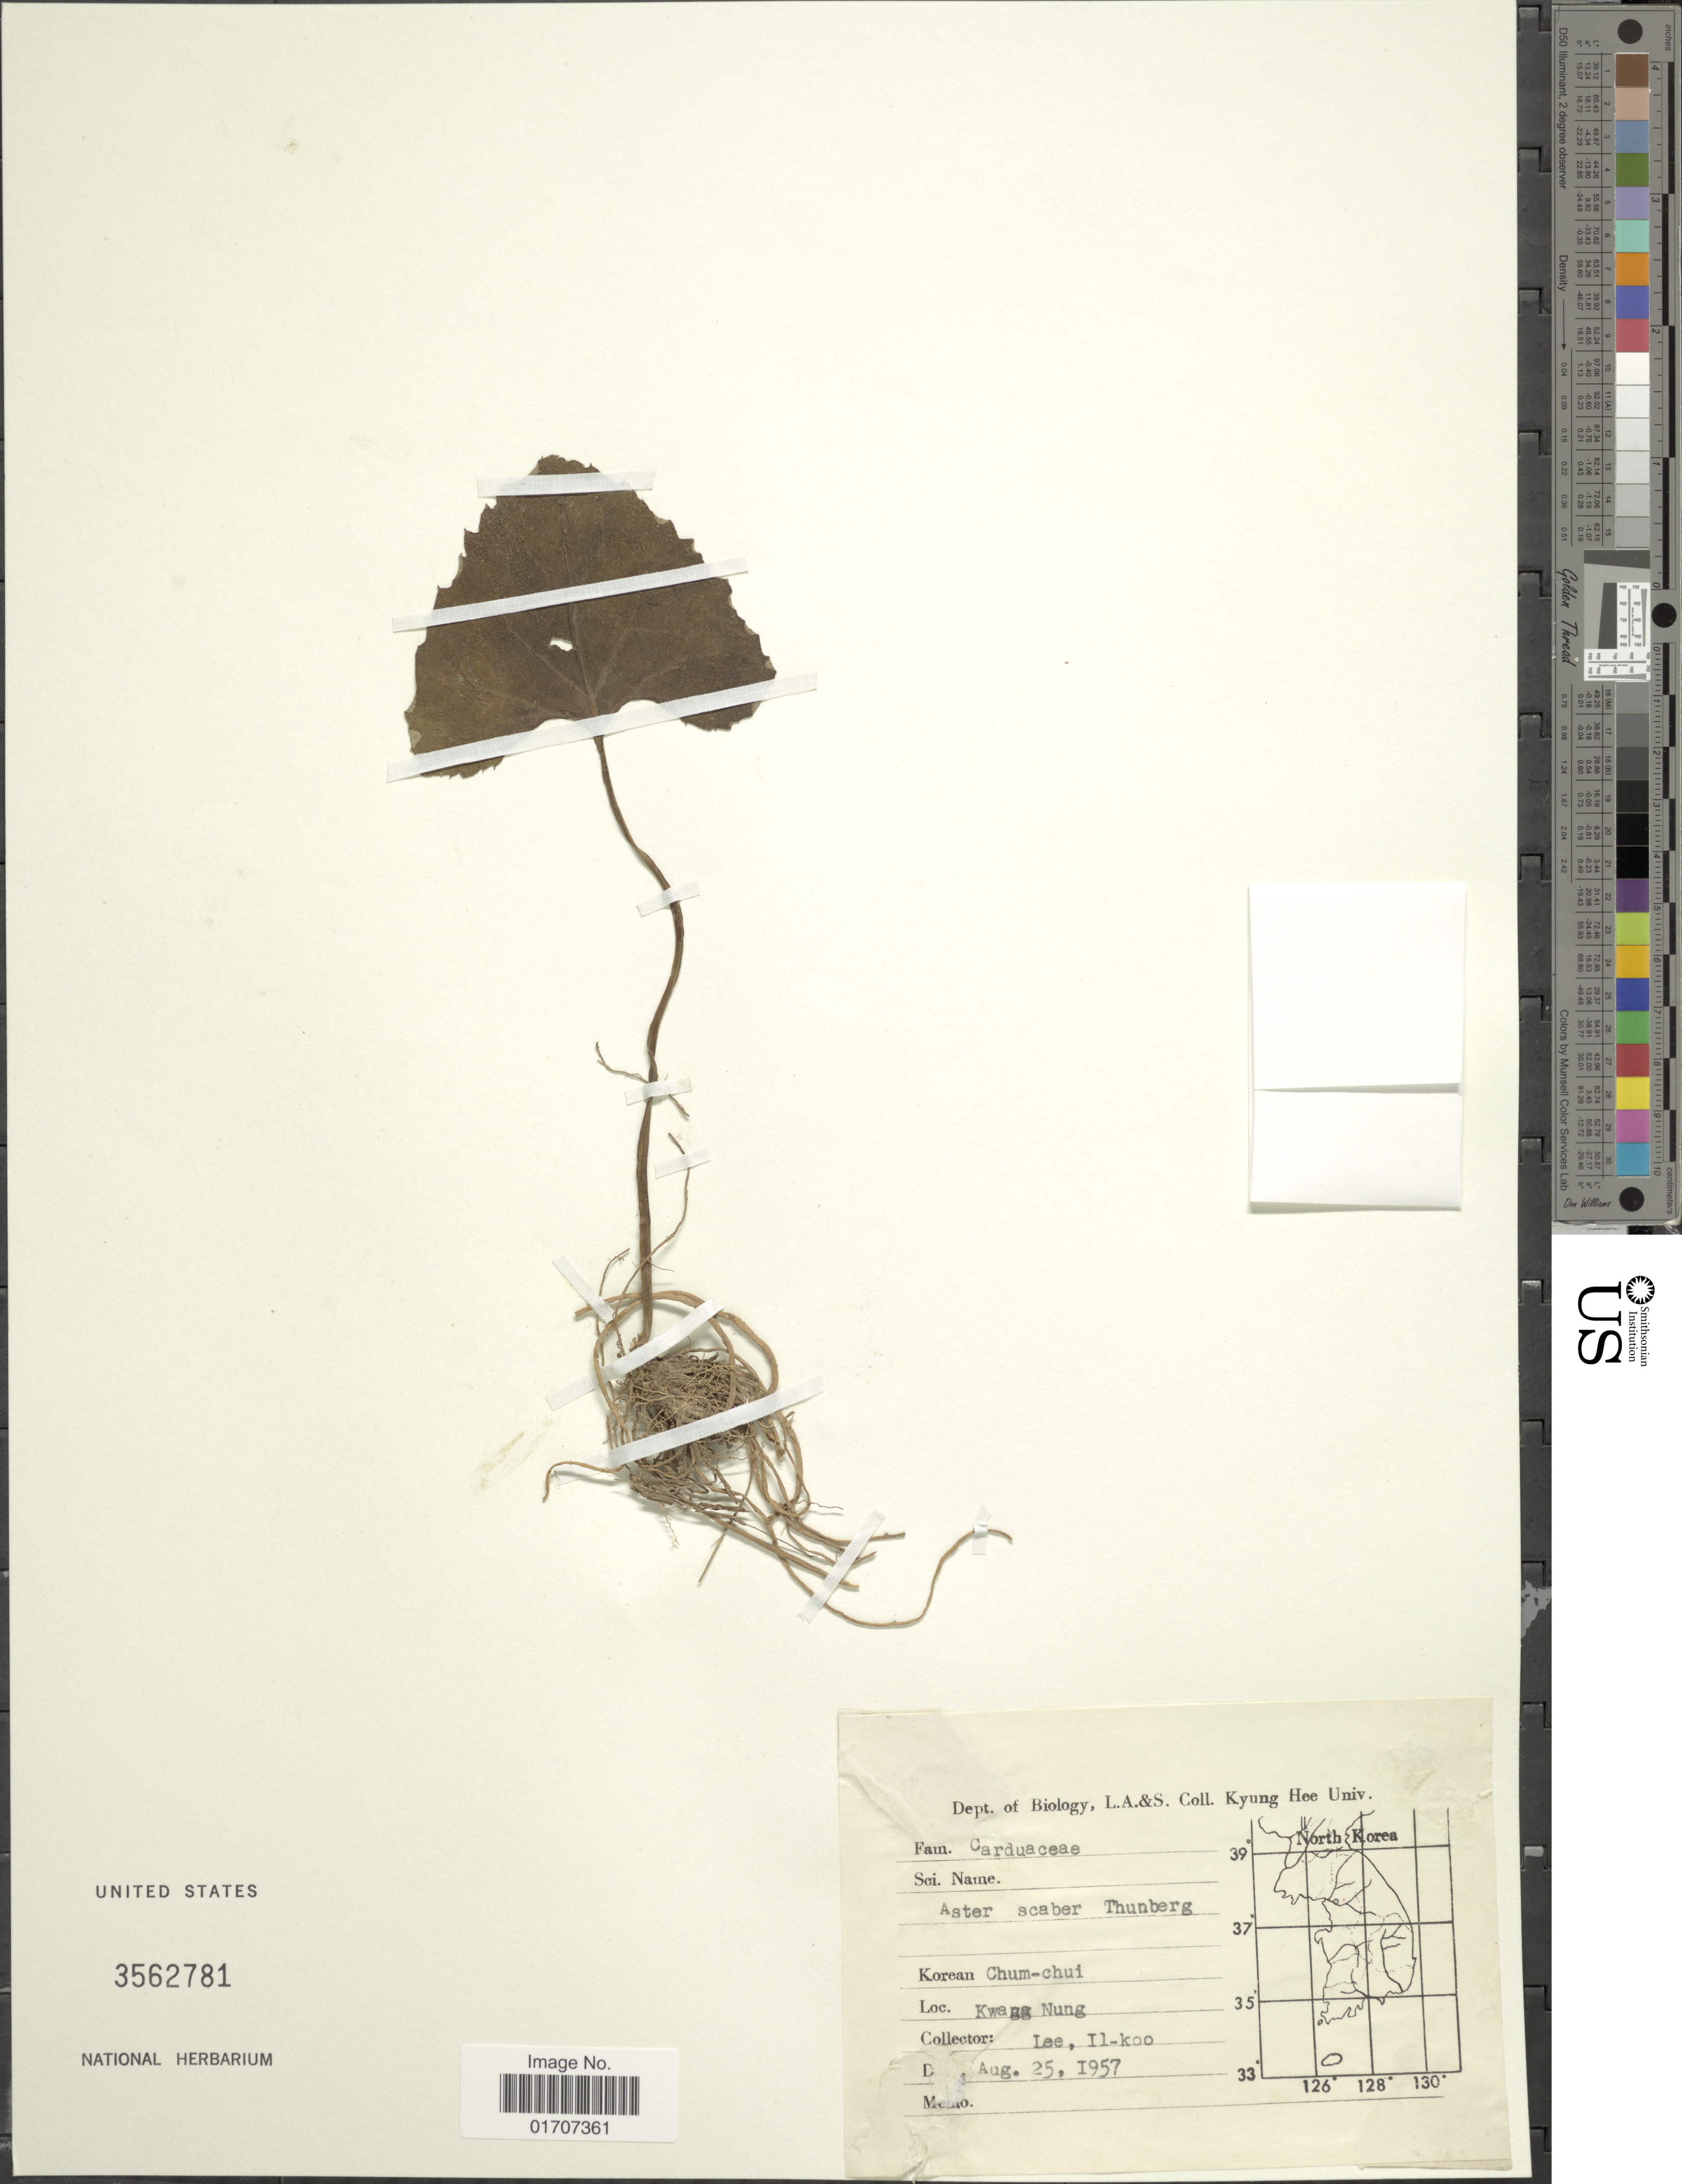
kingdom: Plantae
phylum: Tracheophyta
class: Magnoliopsida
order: Asterales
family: Asteraceae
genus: Doellingeria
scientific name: Doellingeria scabra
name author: (Thunb.) Nees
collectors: I. Lee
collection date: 1957-08-25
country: South Korea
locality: Kwang Nung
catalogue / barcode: US 3562781